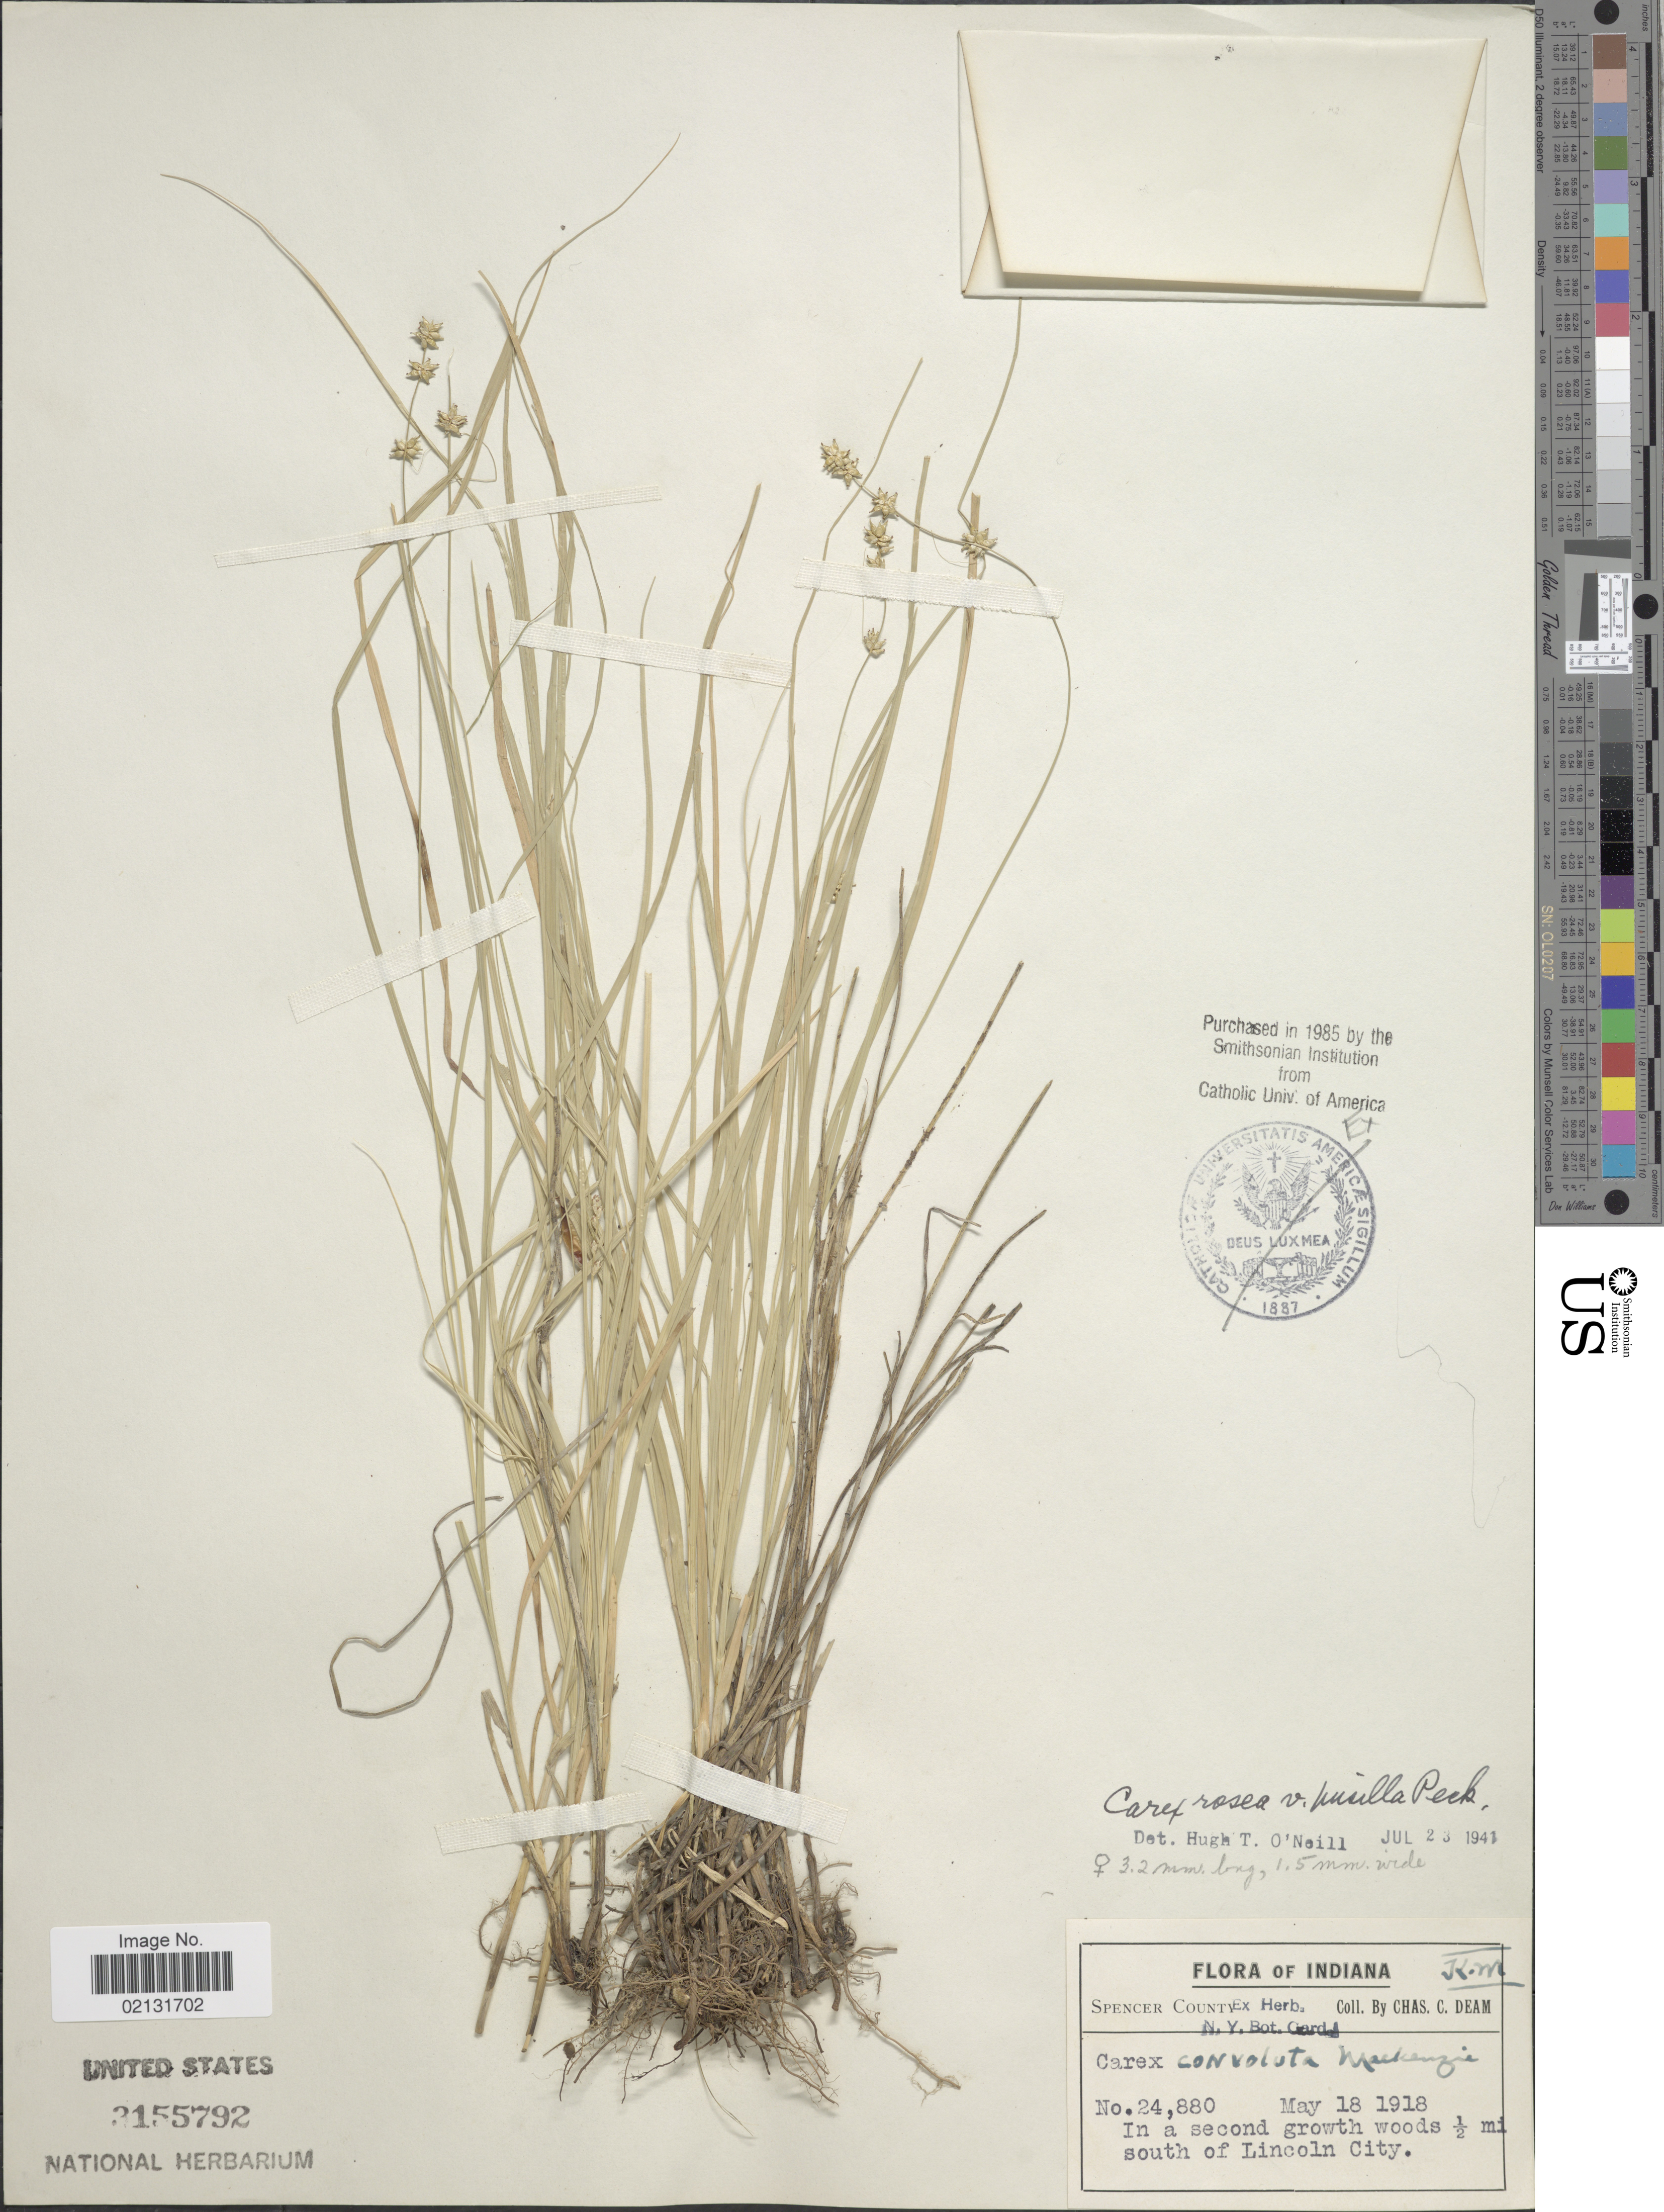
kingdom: Plantae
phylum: Tracheophyta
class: Liliopsida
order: Poales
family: Cyperaceae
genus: Carex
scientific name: Carex rosea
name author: Willd.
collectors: C. C. Deam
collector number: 24880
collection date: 1918-05-18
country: United States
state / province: Indiana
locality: Spencer County, in a second growth woods 1/2 mi. south of Lincoln City.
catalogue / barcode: US 3155792